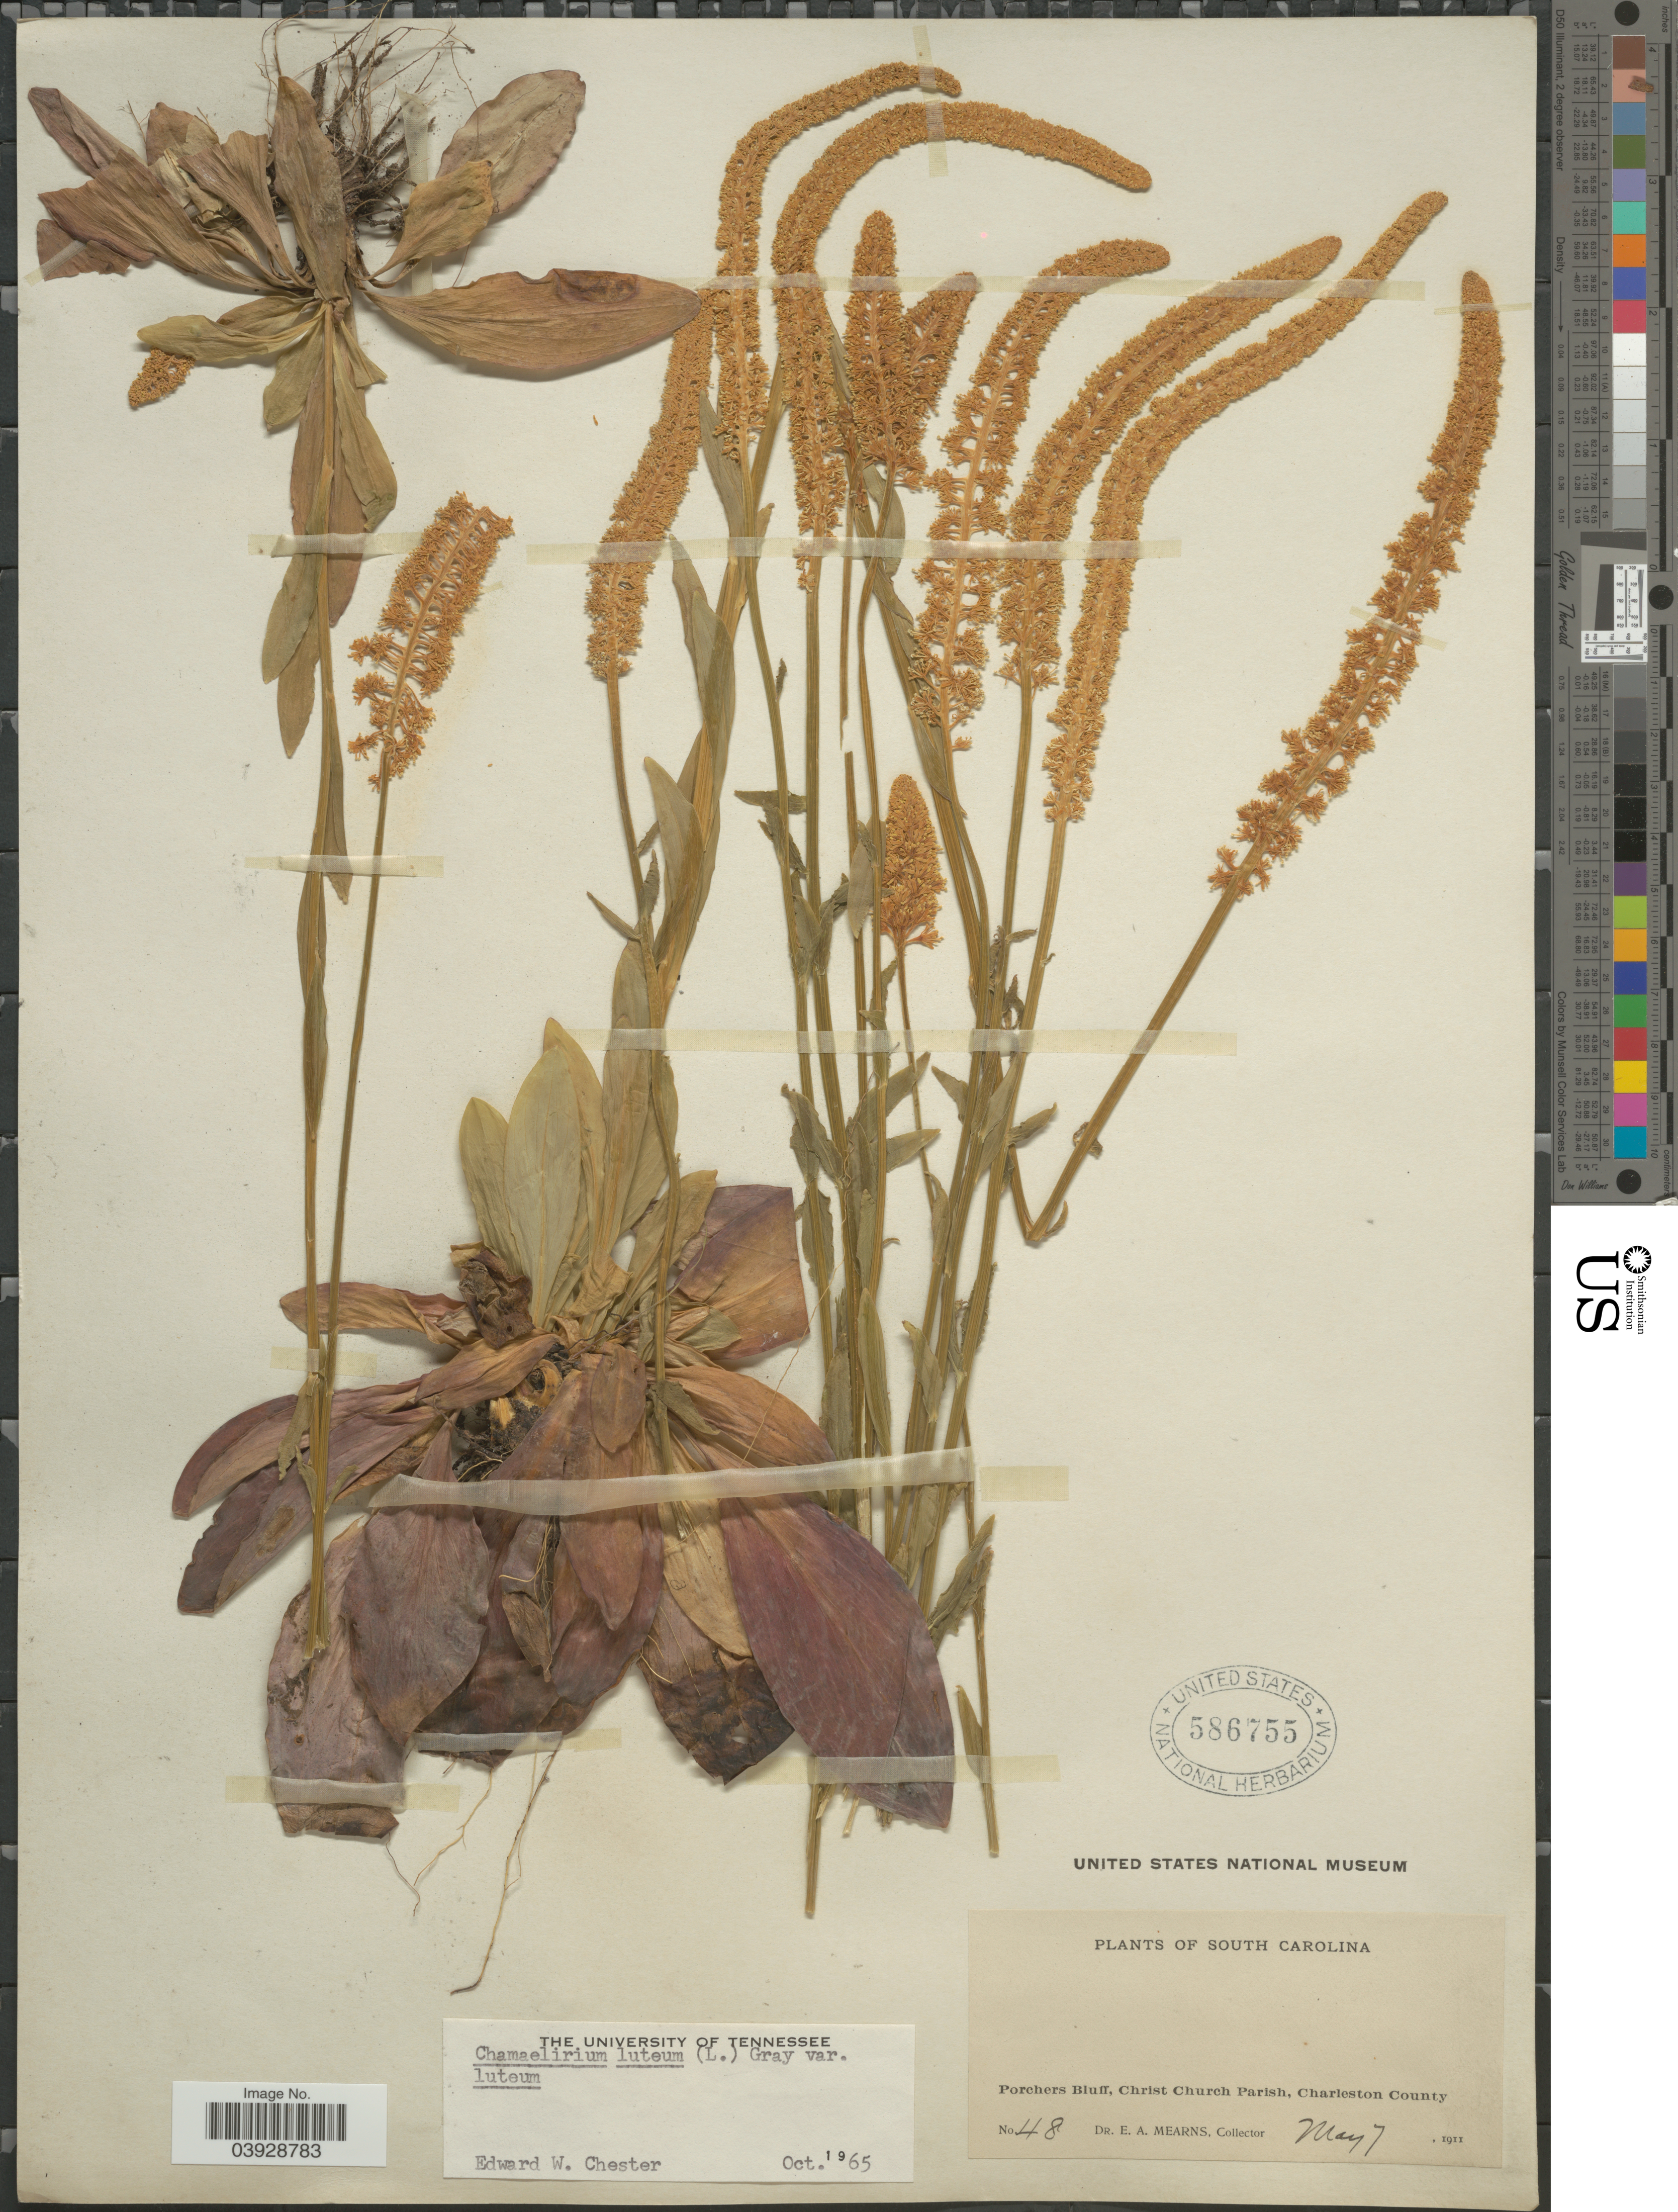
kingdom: Plantae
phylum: Tracheophyta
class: Liliopsida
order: Liliales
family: Melanthiaceae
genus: Chamaelirium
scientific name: Chamaelirium luteum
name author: (L.) A. Gray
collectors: E. A. Mearns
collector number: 48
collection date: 1911-05-07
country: United States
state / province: South Carolina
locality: Porchers Bluff, Christ Church Parish, Charleston County.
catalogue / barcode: US 586755